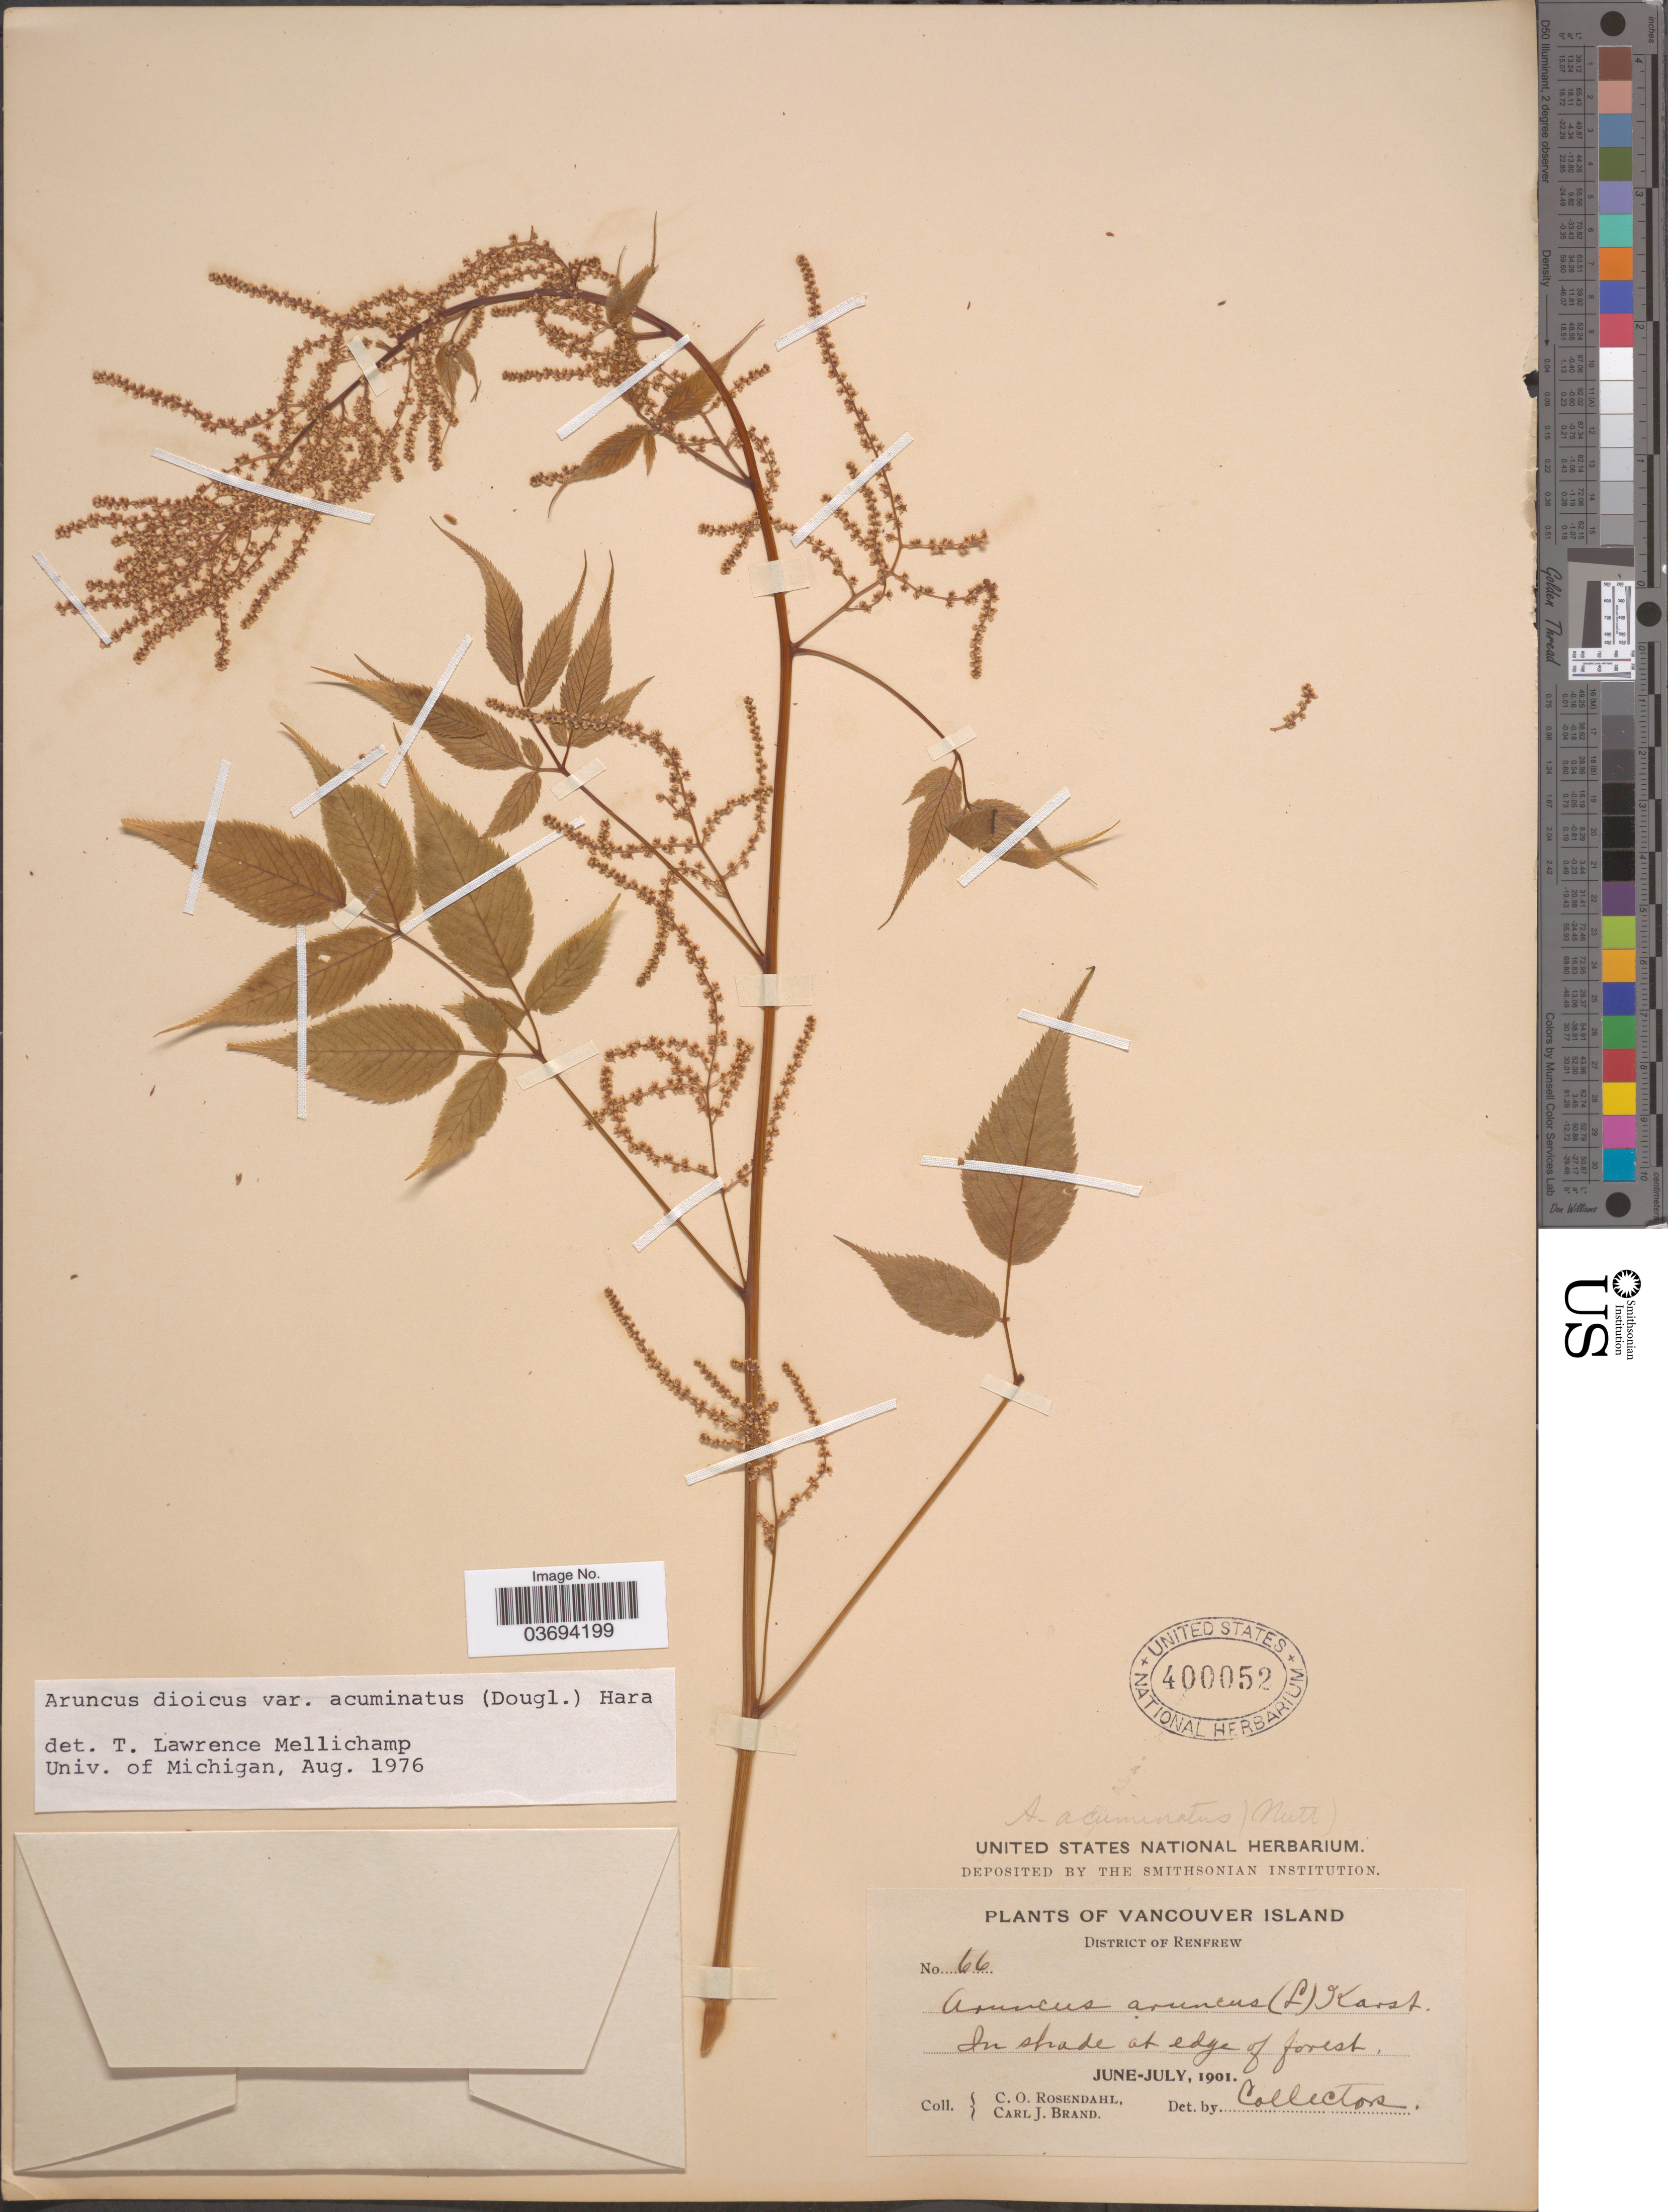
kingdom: Plantae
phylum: Tracheophyta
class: Magnoliopsida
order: Rosales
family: Rosaceae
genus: Aruncus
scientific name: Aruncus dioicus var. acuminatus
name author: (Rydb.) H. Hara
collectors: C. O. Rosendahl & C. J. Brand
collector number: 66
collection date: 1901-06/1901-07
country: Canada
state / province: British Columbia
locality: Vancouver Island. District of Renfrew.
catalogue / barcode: US 400052